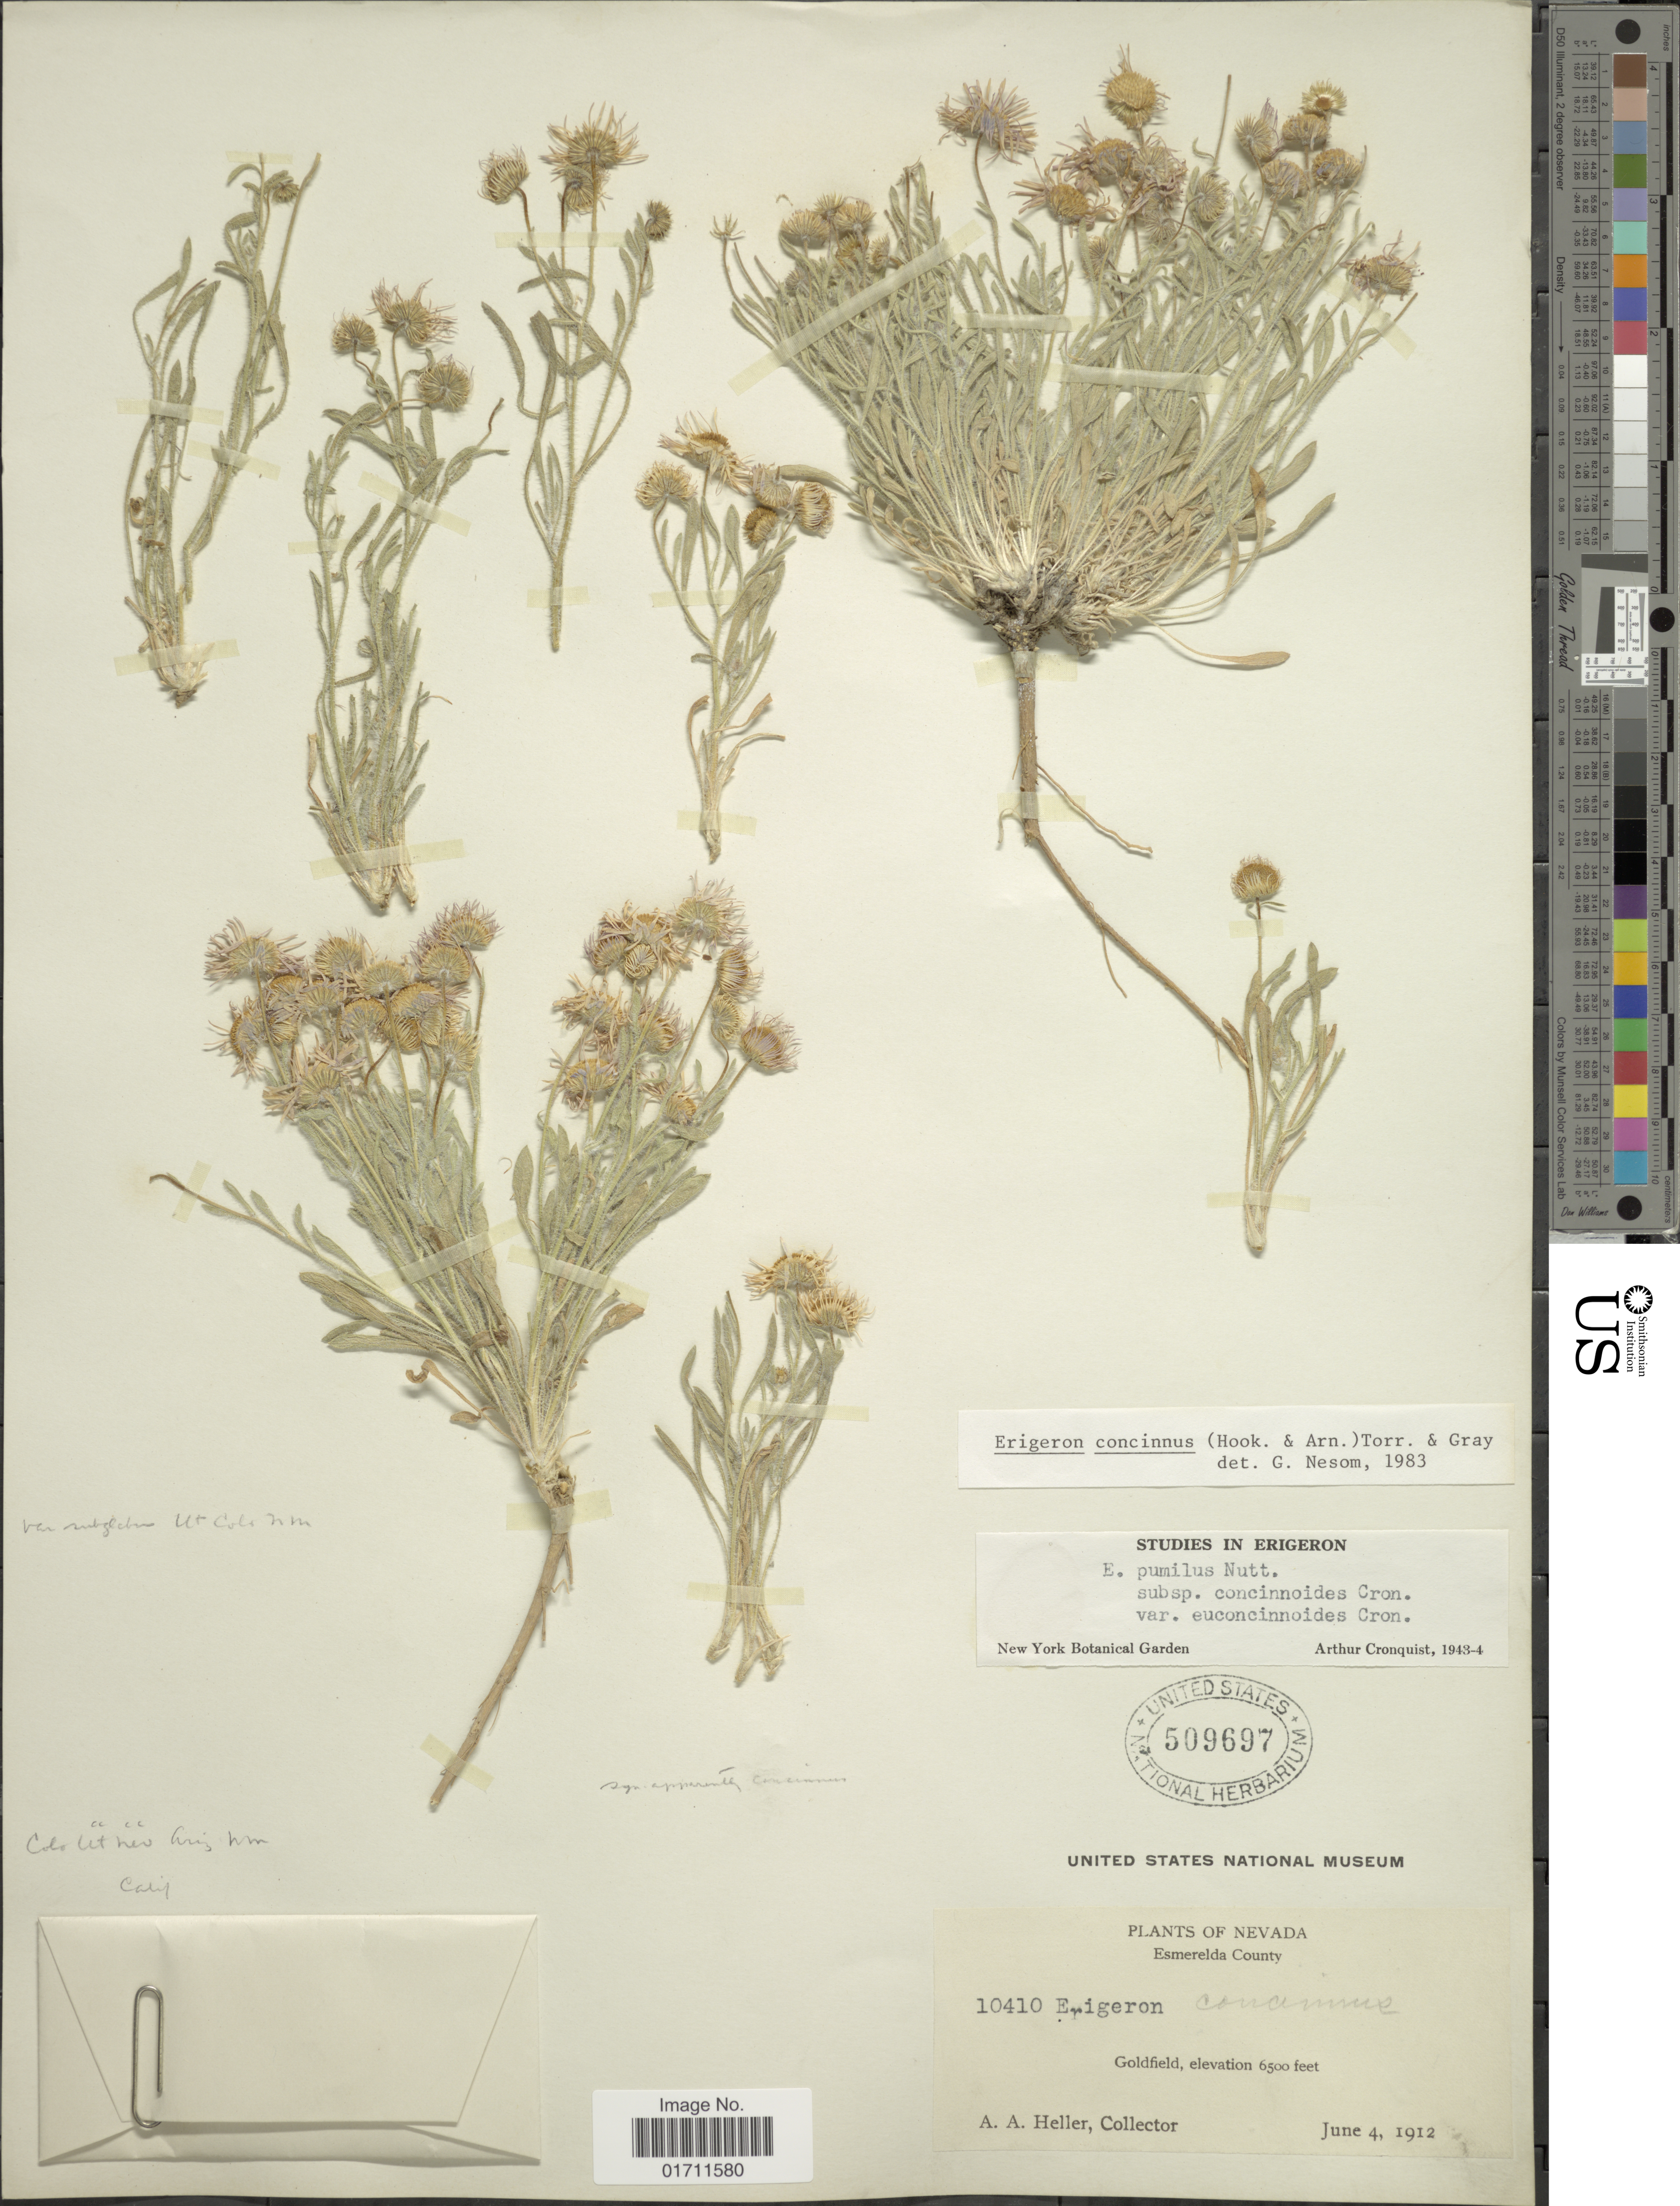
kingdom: Plantae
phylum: Tracheophyta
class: Magnoliopsida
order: Asterales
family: Asteraceae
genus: Erigeron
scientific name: Erigeron concinnus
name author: (Hook. & Arn.) Torr. & A. Gray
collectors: A. A. Heller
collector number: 10410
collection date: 1912-06-04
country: United States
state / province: Nevada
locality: Esmeralda County, Goldfield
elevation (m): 1981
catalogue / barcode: US 509697